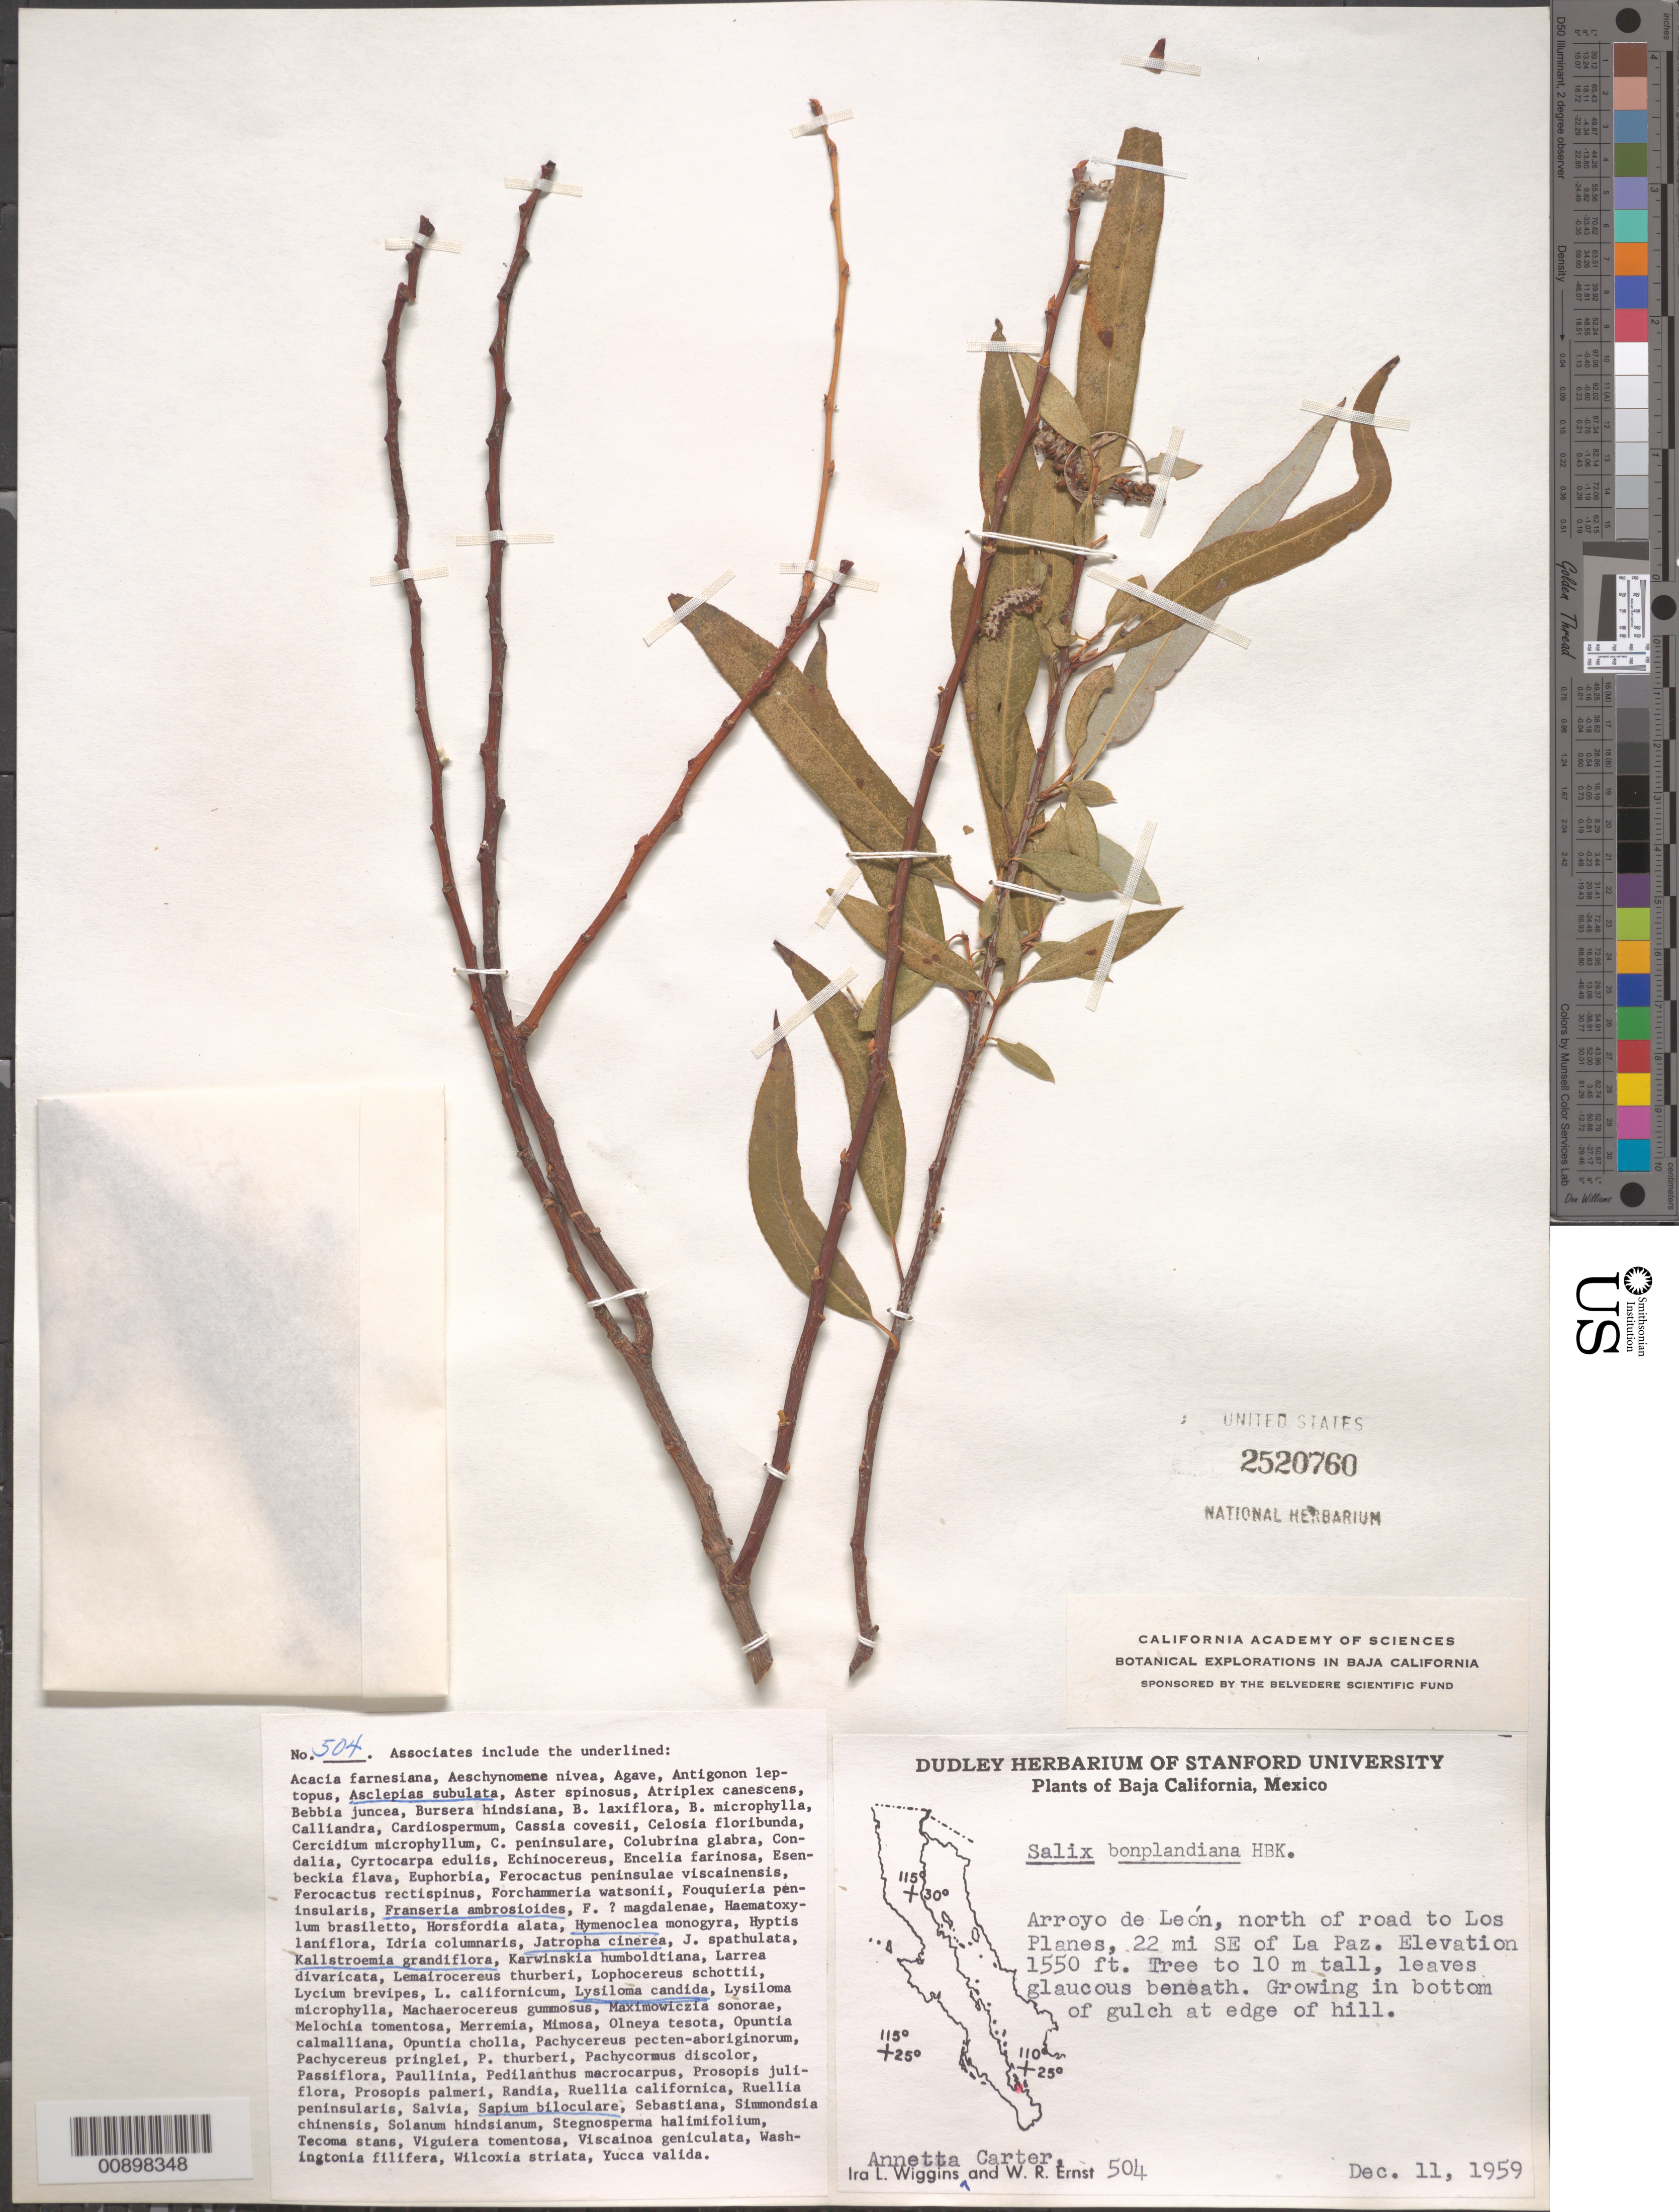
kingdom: Plantae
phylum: Tracheophyta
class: Magnoliopsida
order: Malpighiales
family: Salicaceae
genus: Salix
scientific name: Salix bonplandiana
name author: Kunth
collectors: I. L. Wiggins, A. Carter & W. R. Ernst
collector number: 504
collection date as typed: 11 Dec 1959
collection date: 1959-12-11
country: Mexico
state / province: Baja California Sur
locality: Arroyo de León, north of road to Los Planes, 22 mi. SE of La Paz, Baja California Sur.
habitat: Growing in bottom of gulch at edge of hill. Associates include: Asclepias subulata, Franseria ambrosioides, Hymenoclea ..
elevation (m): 472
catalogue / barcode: US 2520760